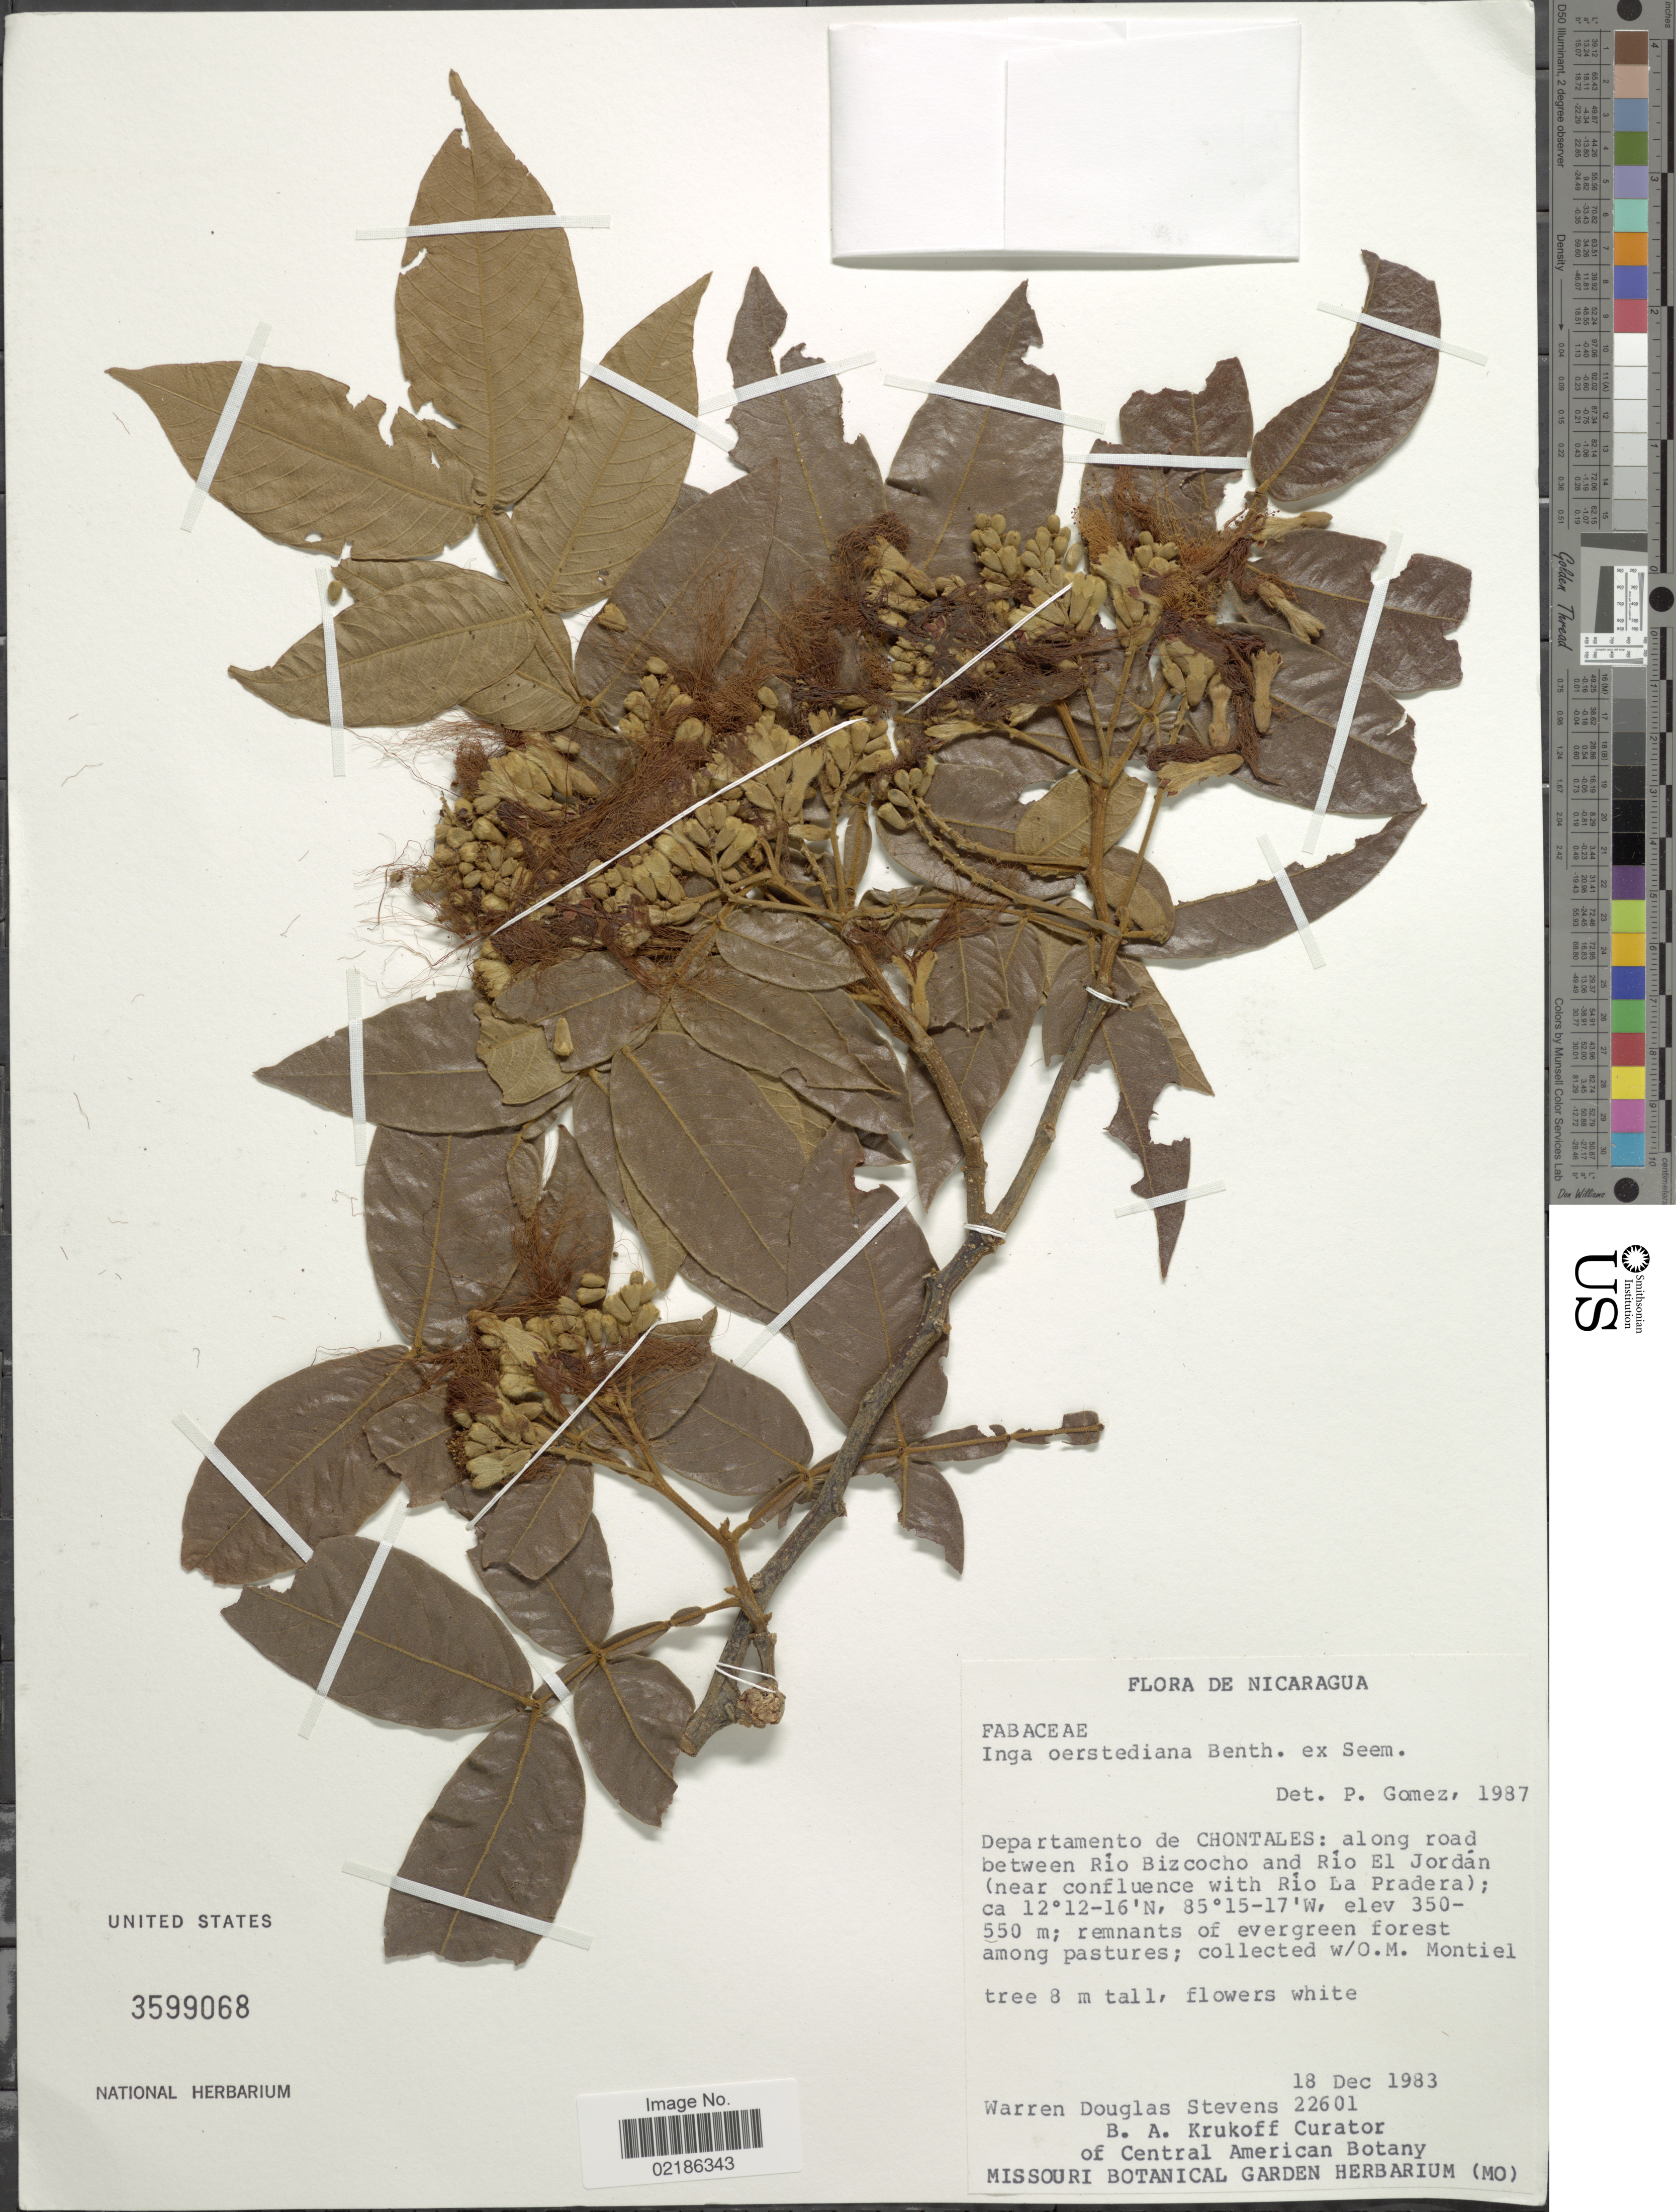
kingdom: Plantae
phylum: Tracheophyta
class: Magnoliopsida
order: Fabales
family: Fabaceae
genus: Inga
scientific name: Inga oerstediana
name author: Benth.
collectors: W. D. Stevens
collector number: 22601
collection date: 1983-12-18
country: Nicaragua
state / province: Chontales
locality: Along road between Rio Bizcocho and Rio El Jordan (near confluence with Rio La Pradera)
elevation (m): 350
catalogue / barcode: US 3599068